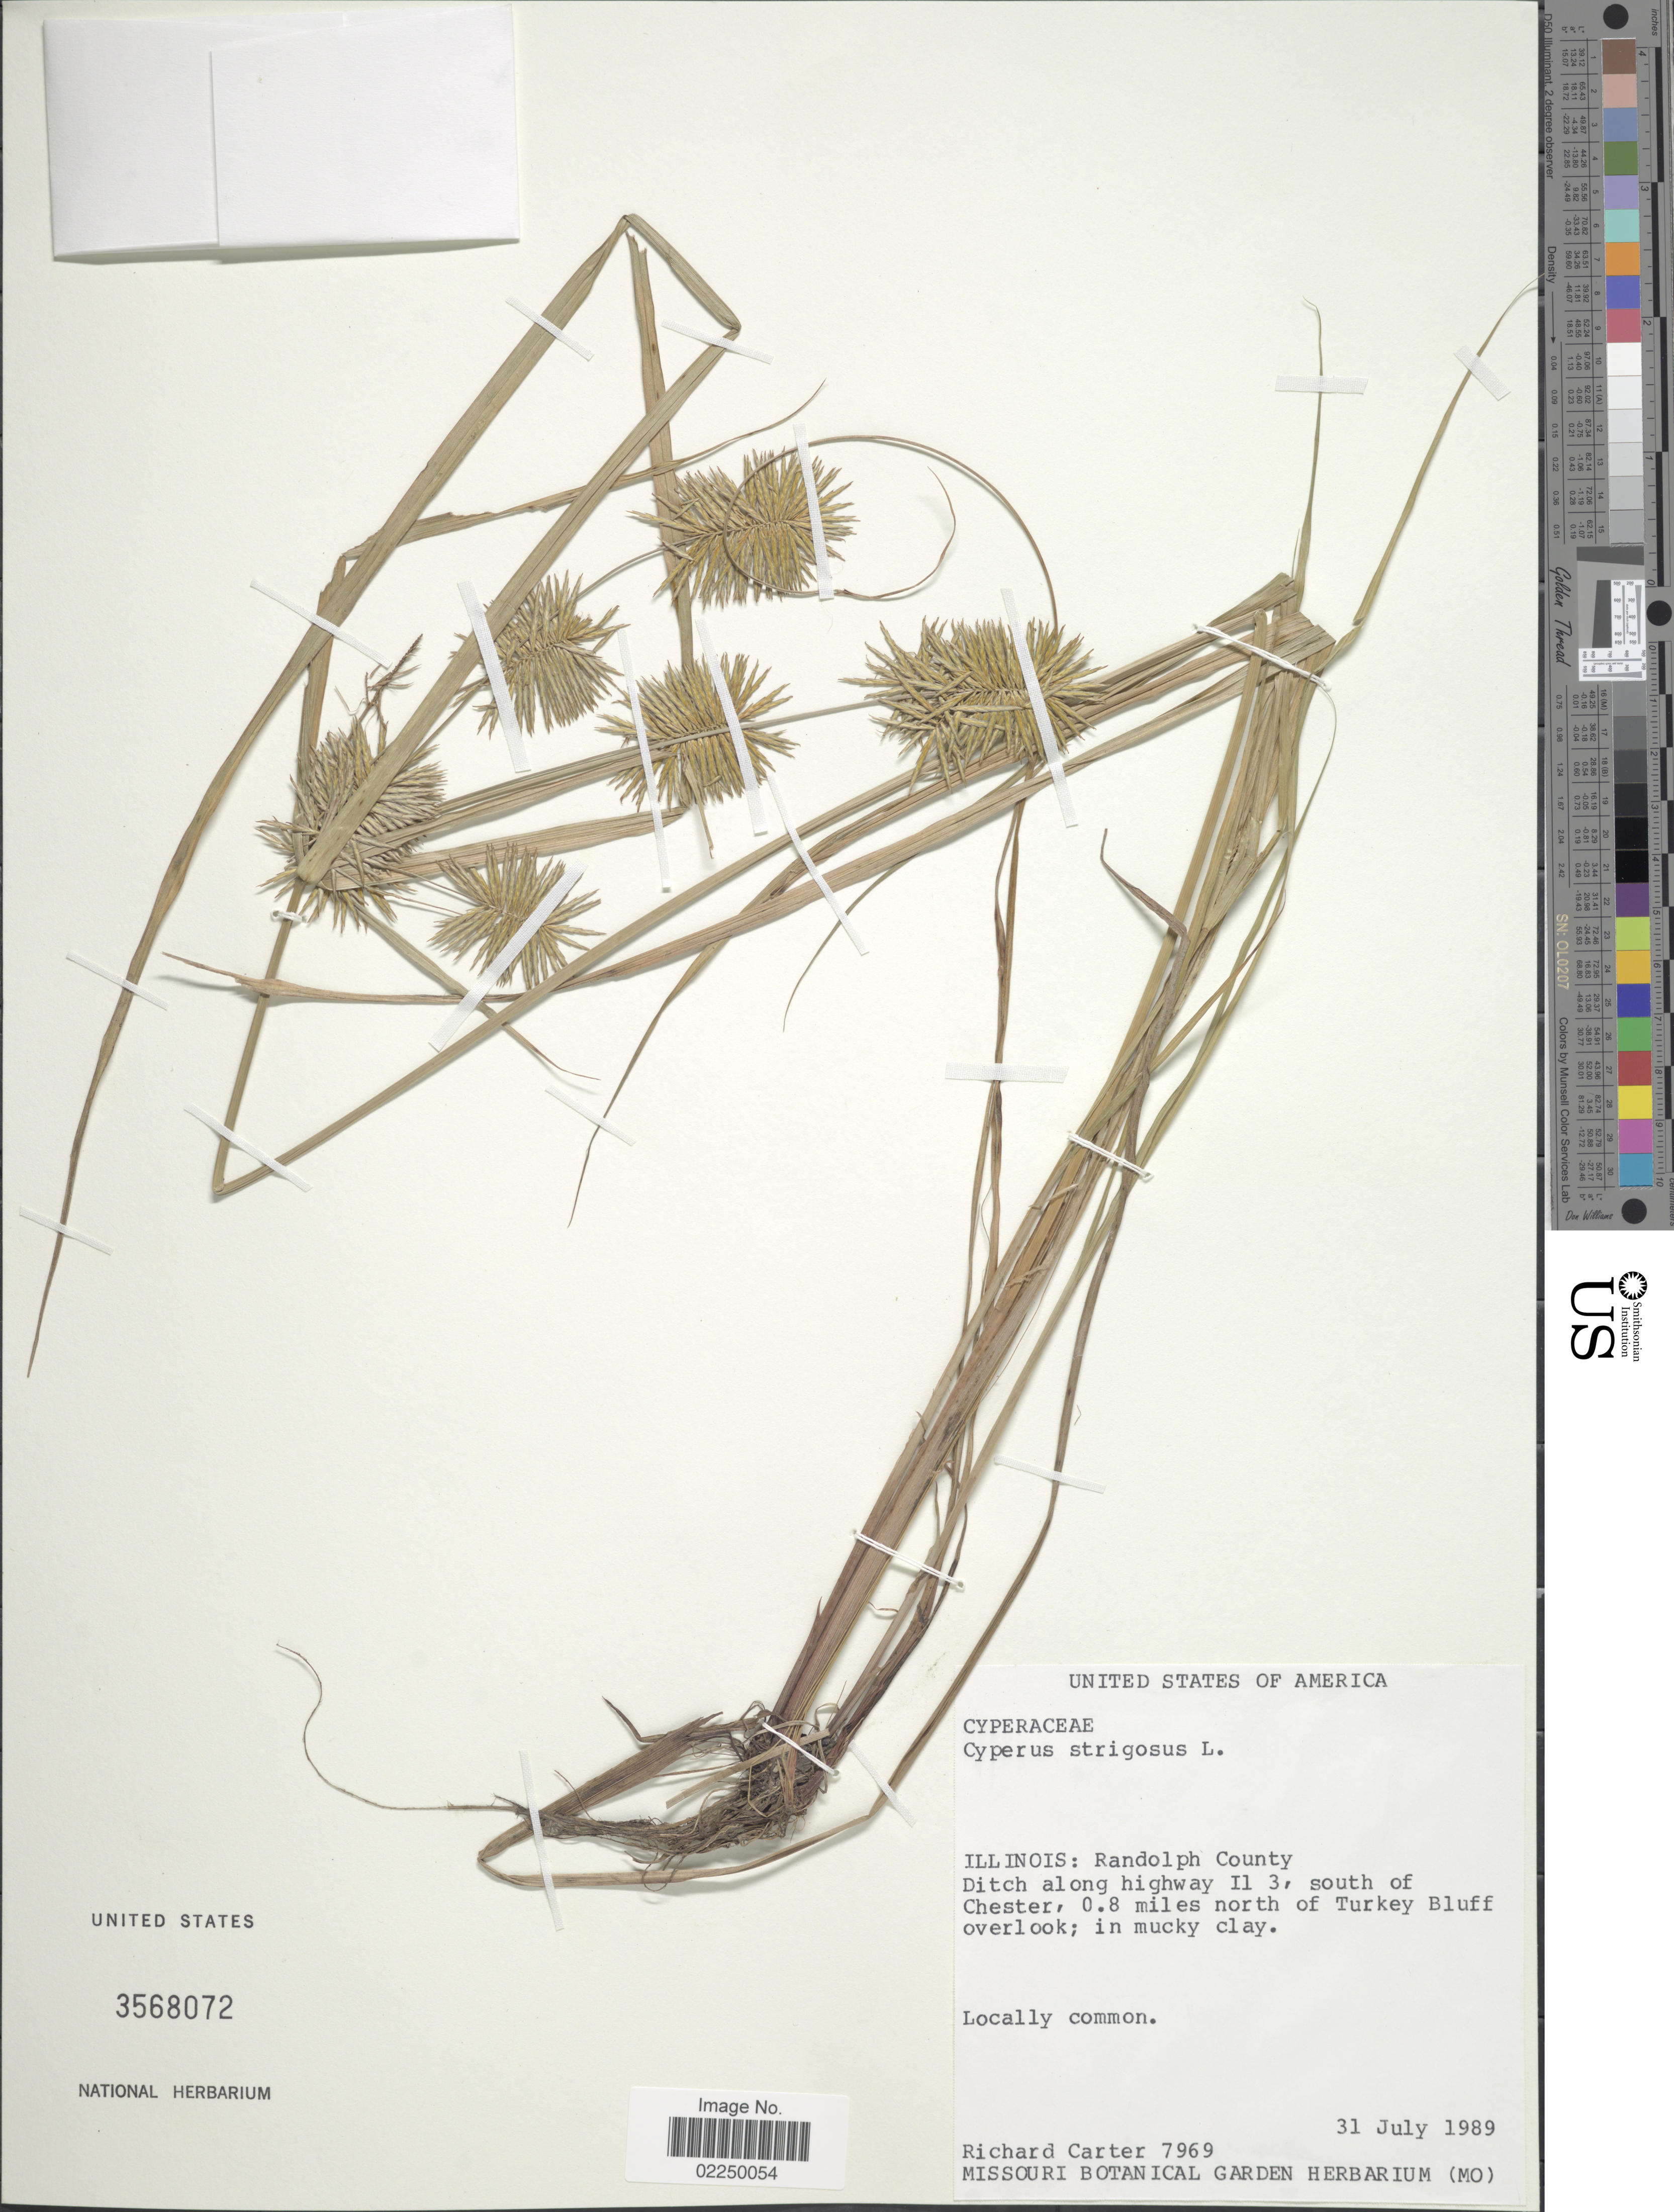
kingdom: Plantae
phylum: Tracheophyta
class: Liliopsida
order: Poales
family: Cyperaceae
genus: Cyperus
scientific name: Cyperus strigosus L.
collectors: R. Carter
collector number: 7969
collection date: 1989-07-31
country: United States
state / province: Illinois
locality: Randolph County, ditch along highway Il 3, south of Chester, 0.8 miles north of Turkey Bluff overlook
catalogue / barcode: US 3568072